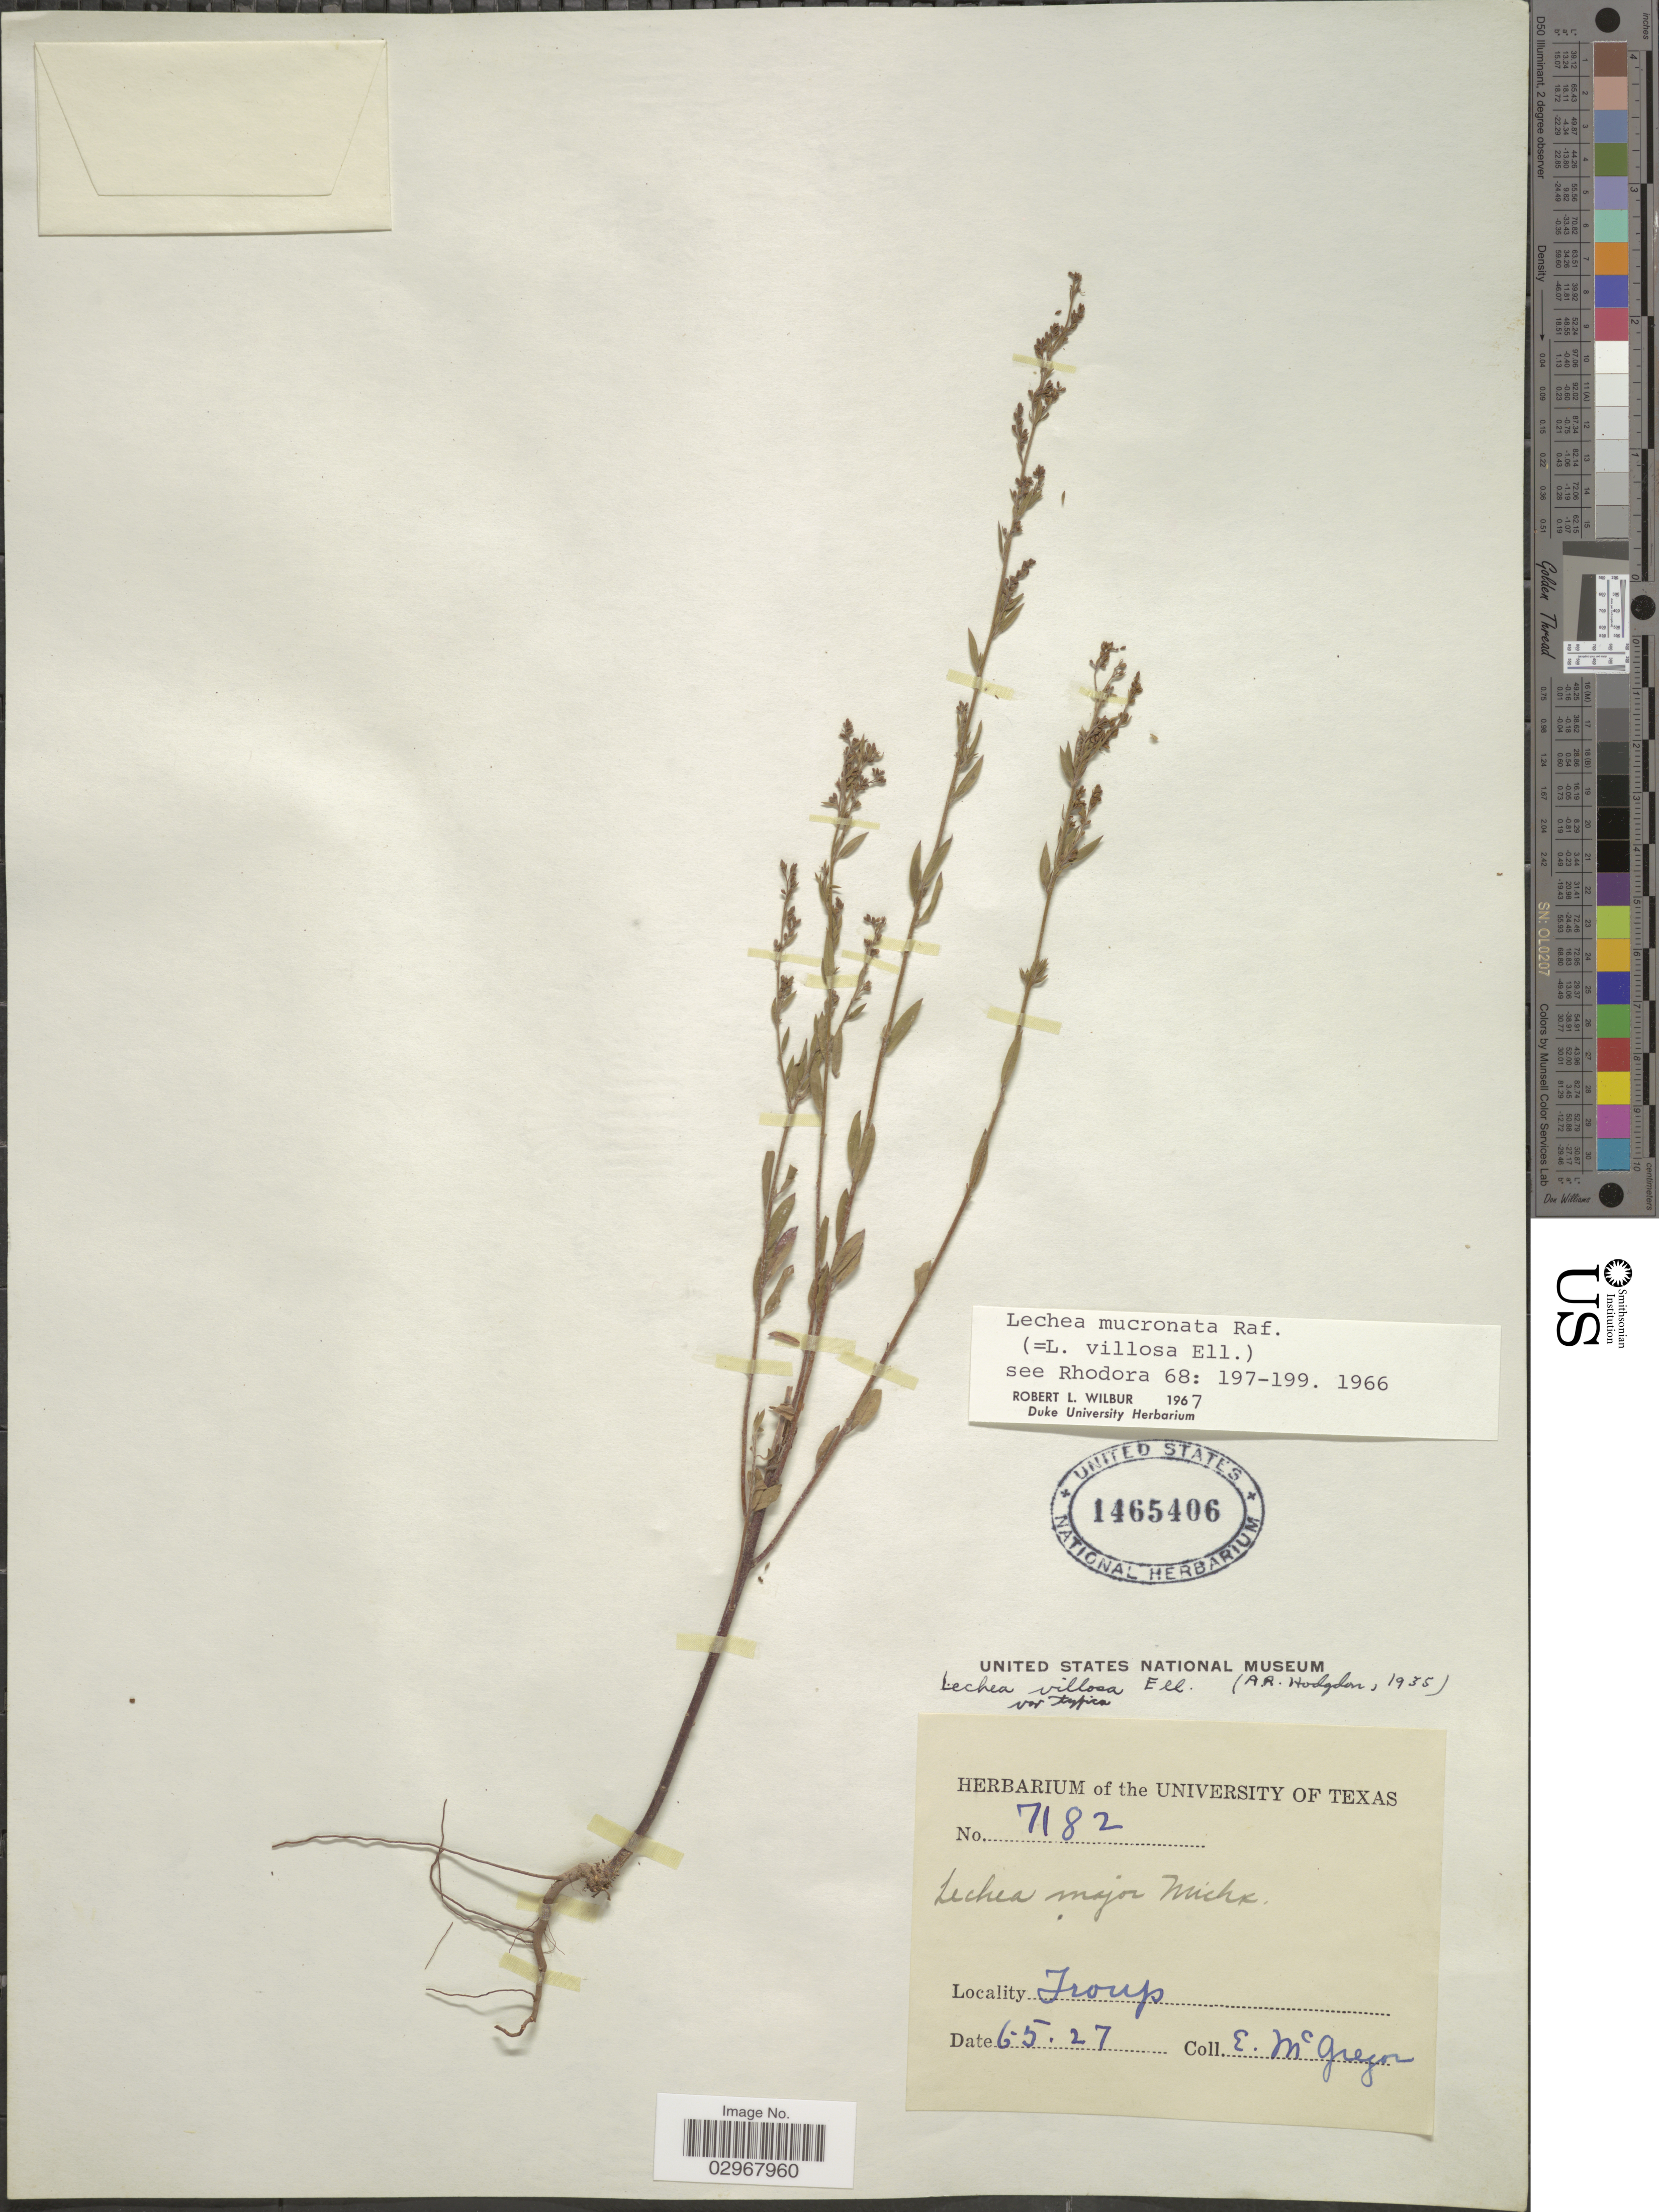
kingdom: Plantae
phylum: Tracheophyta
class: Magnoliopsida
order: Malvales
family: Cistaceae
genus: Lechea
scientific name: Lechea mucronata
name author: Raf.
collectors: E. McGregor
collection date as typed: Transcribed d/m/y: 5/6/27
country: United States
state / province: Texas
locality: Troup.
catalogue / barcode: US 1465406